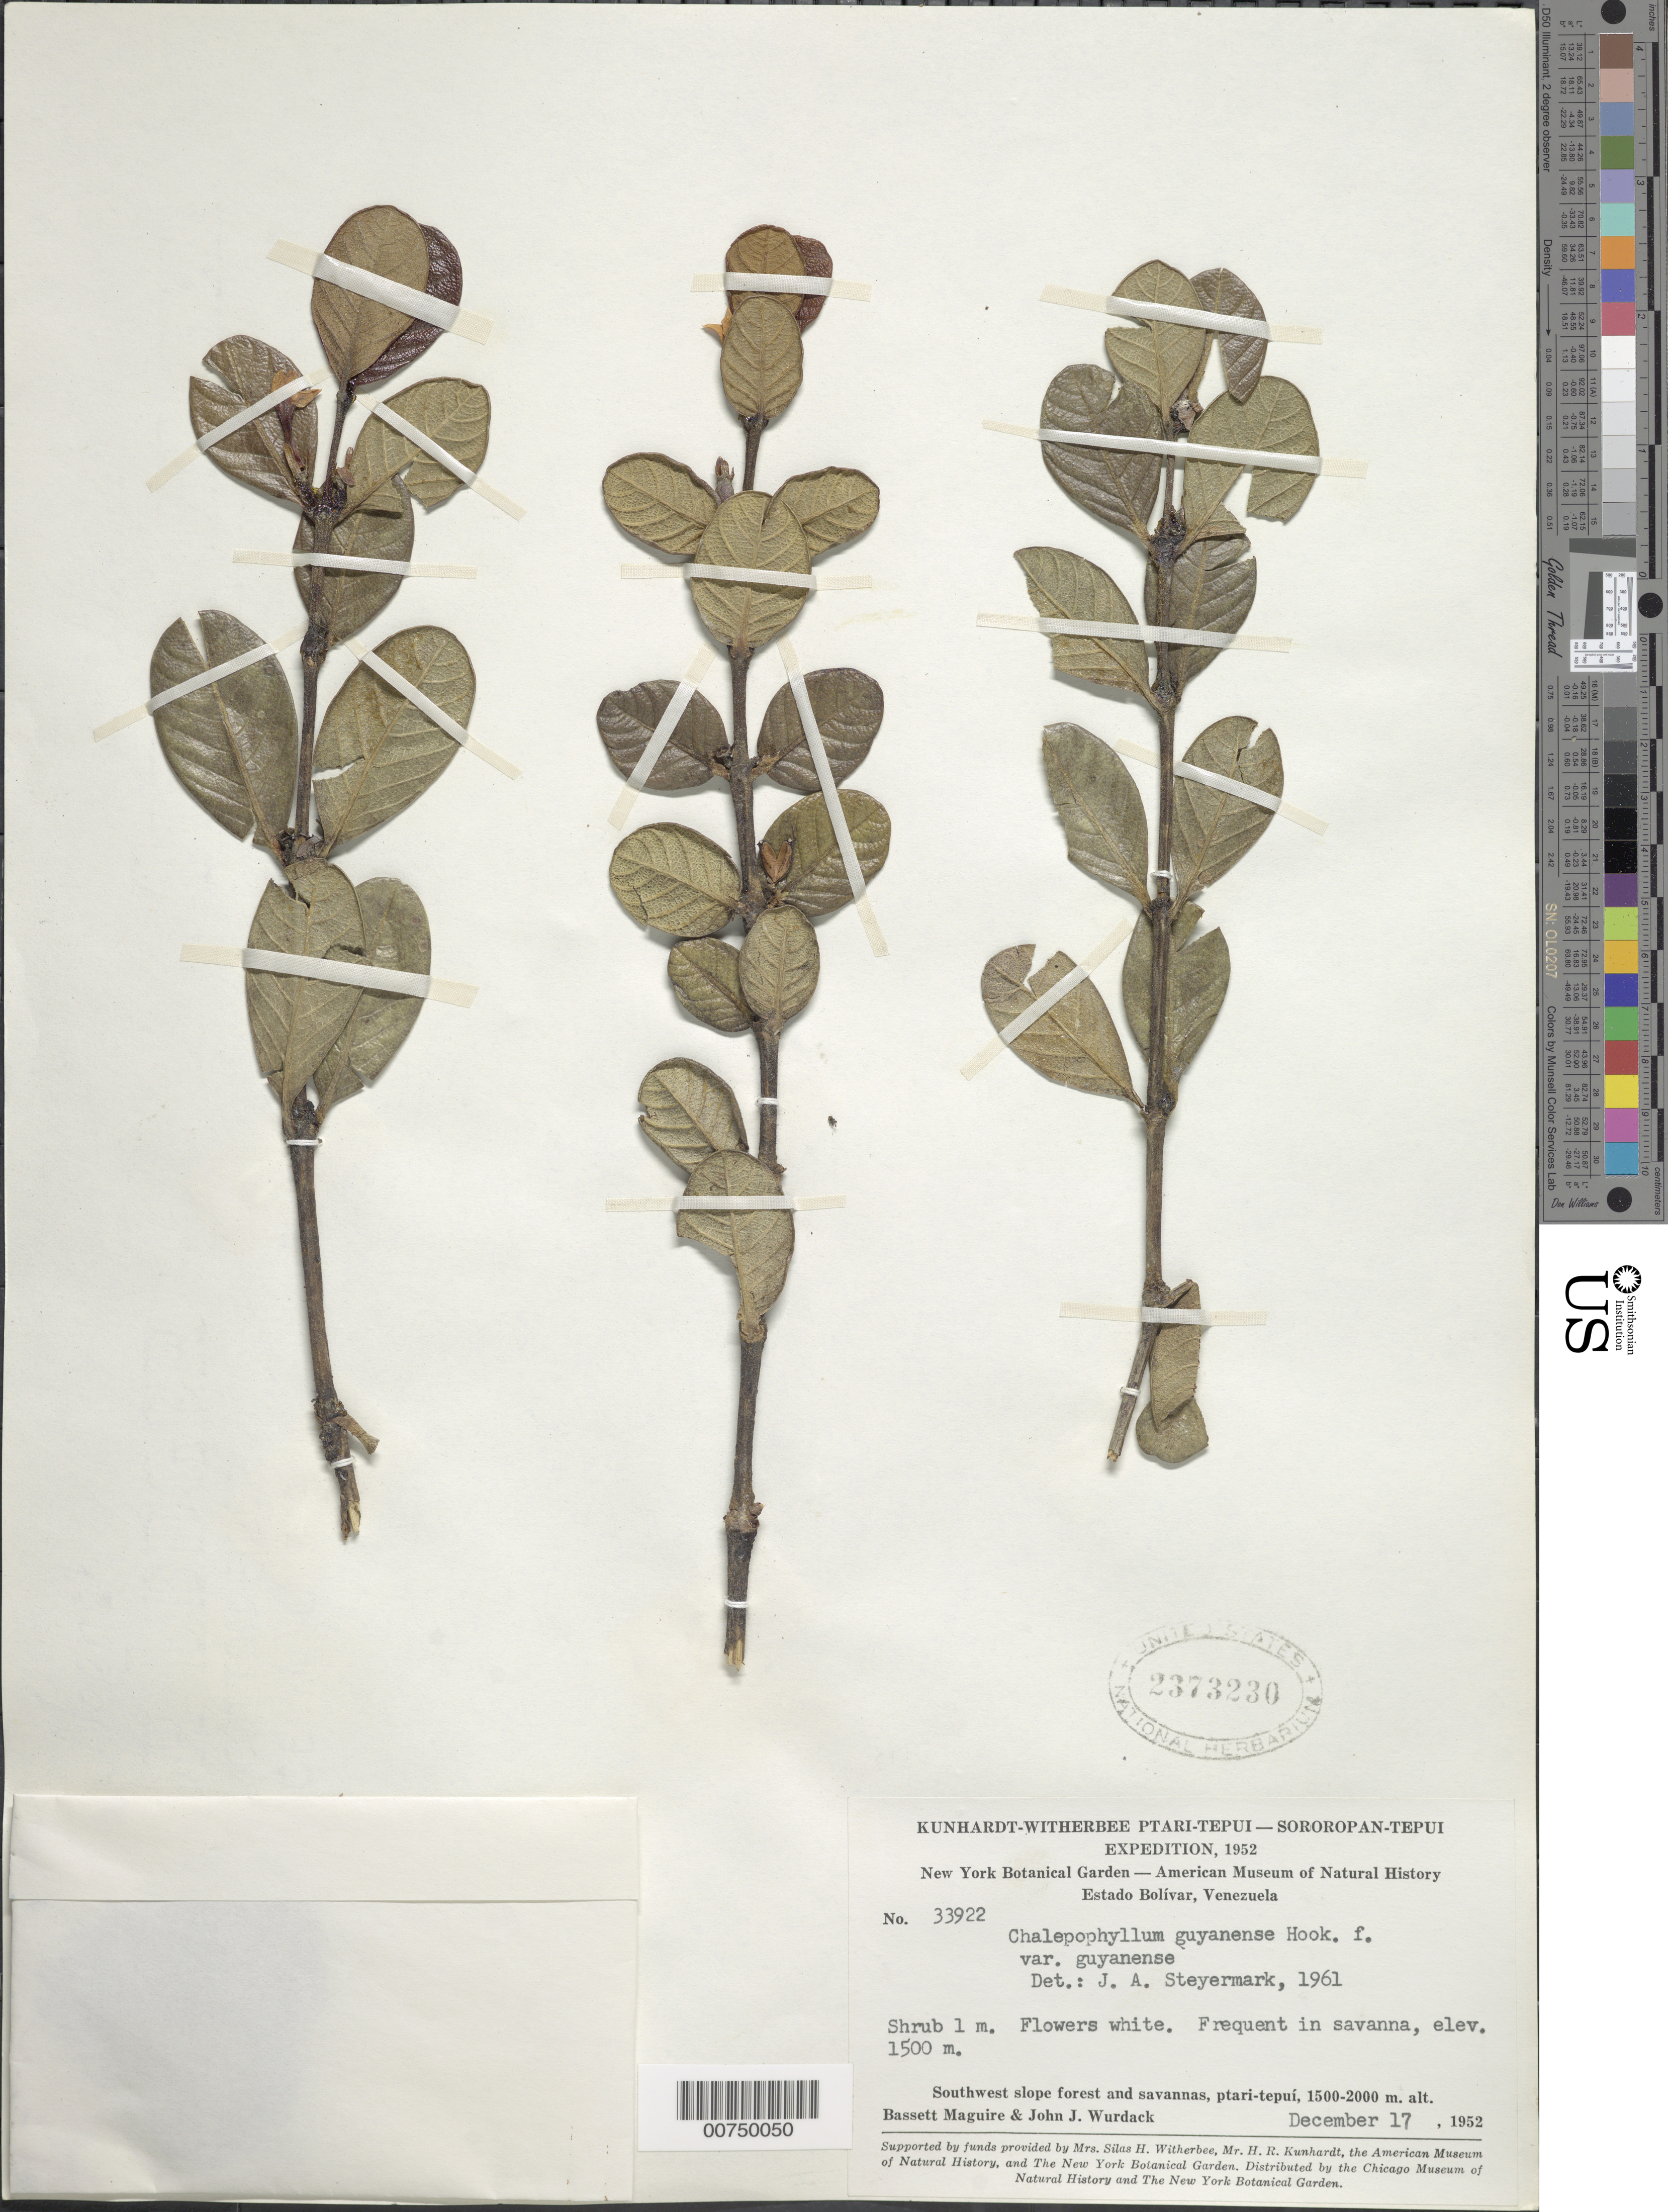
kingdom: Plantae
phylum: Tracheophyta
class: Magnoliopsida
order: Gentianales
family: Rubiaceae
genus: Chalepophyllum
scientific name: Chalepophyllum guianense var. guianense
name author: Hook. f.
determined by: Steyermark, Julian A., (VEN)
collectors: B. Maguire & J. J. Wurdack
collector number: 33922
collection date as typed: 17-Dec-52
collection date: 1952-12-17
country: Venezuela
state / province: Bolívar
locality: Ptari-tepuí, southwest slopes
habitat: Slope forests and savannas; in savanna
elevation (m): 1500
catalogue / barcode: US 2373230